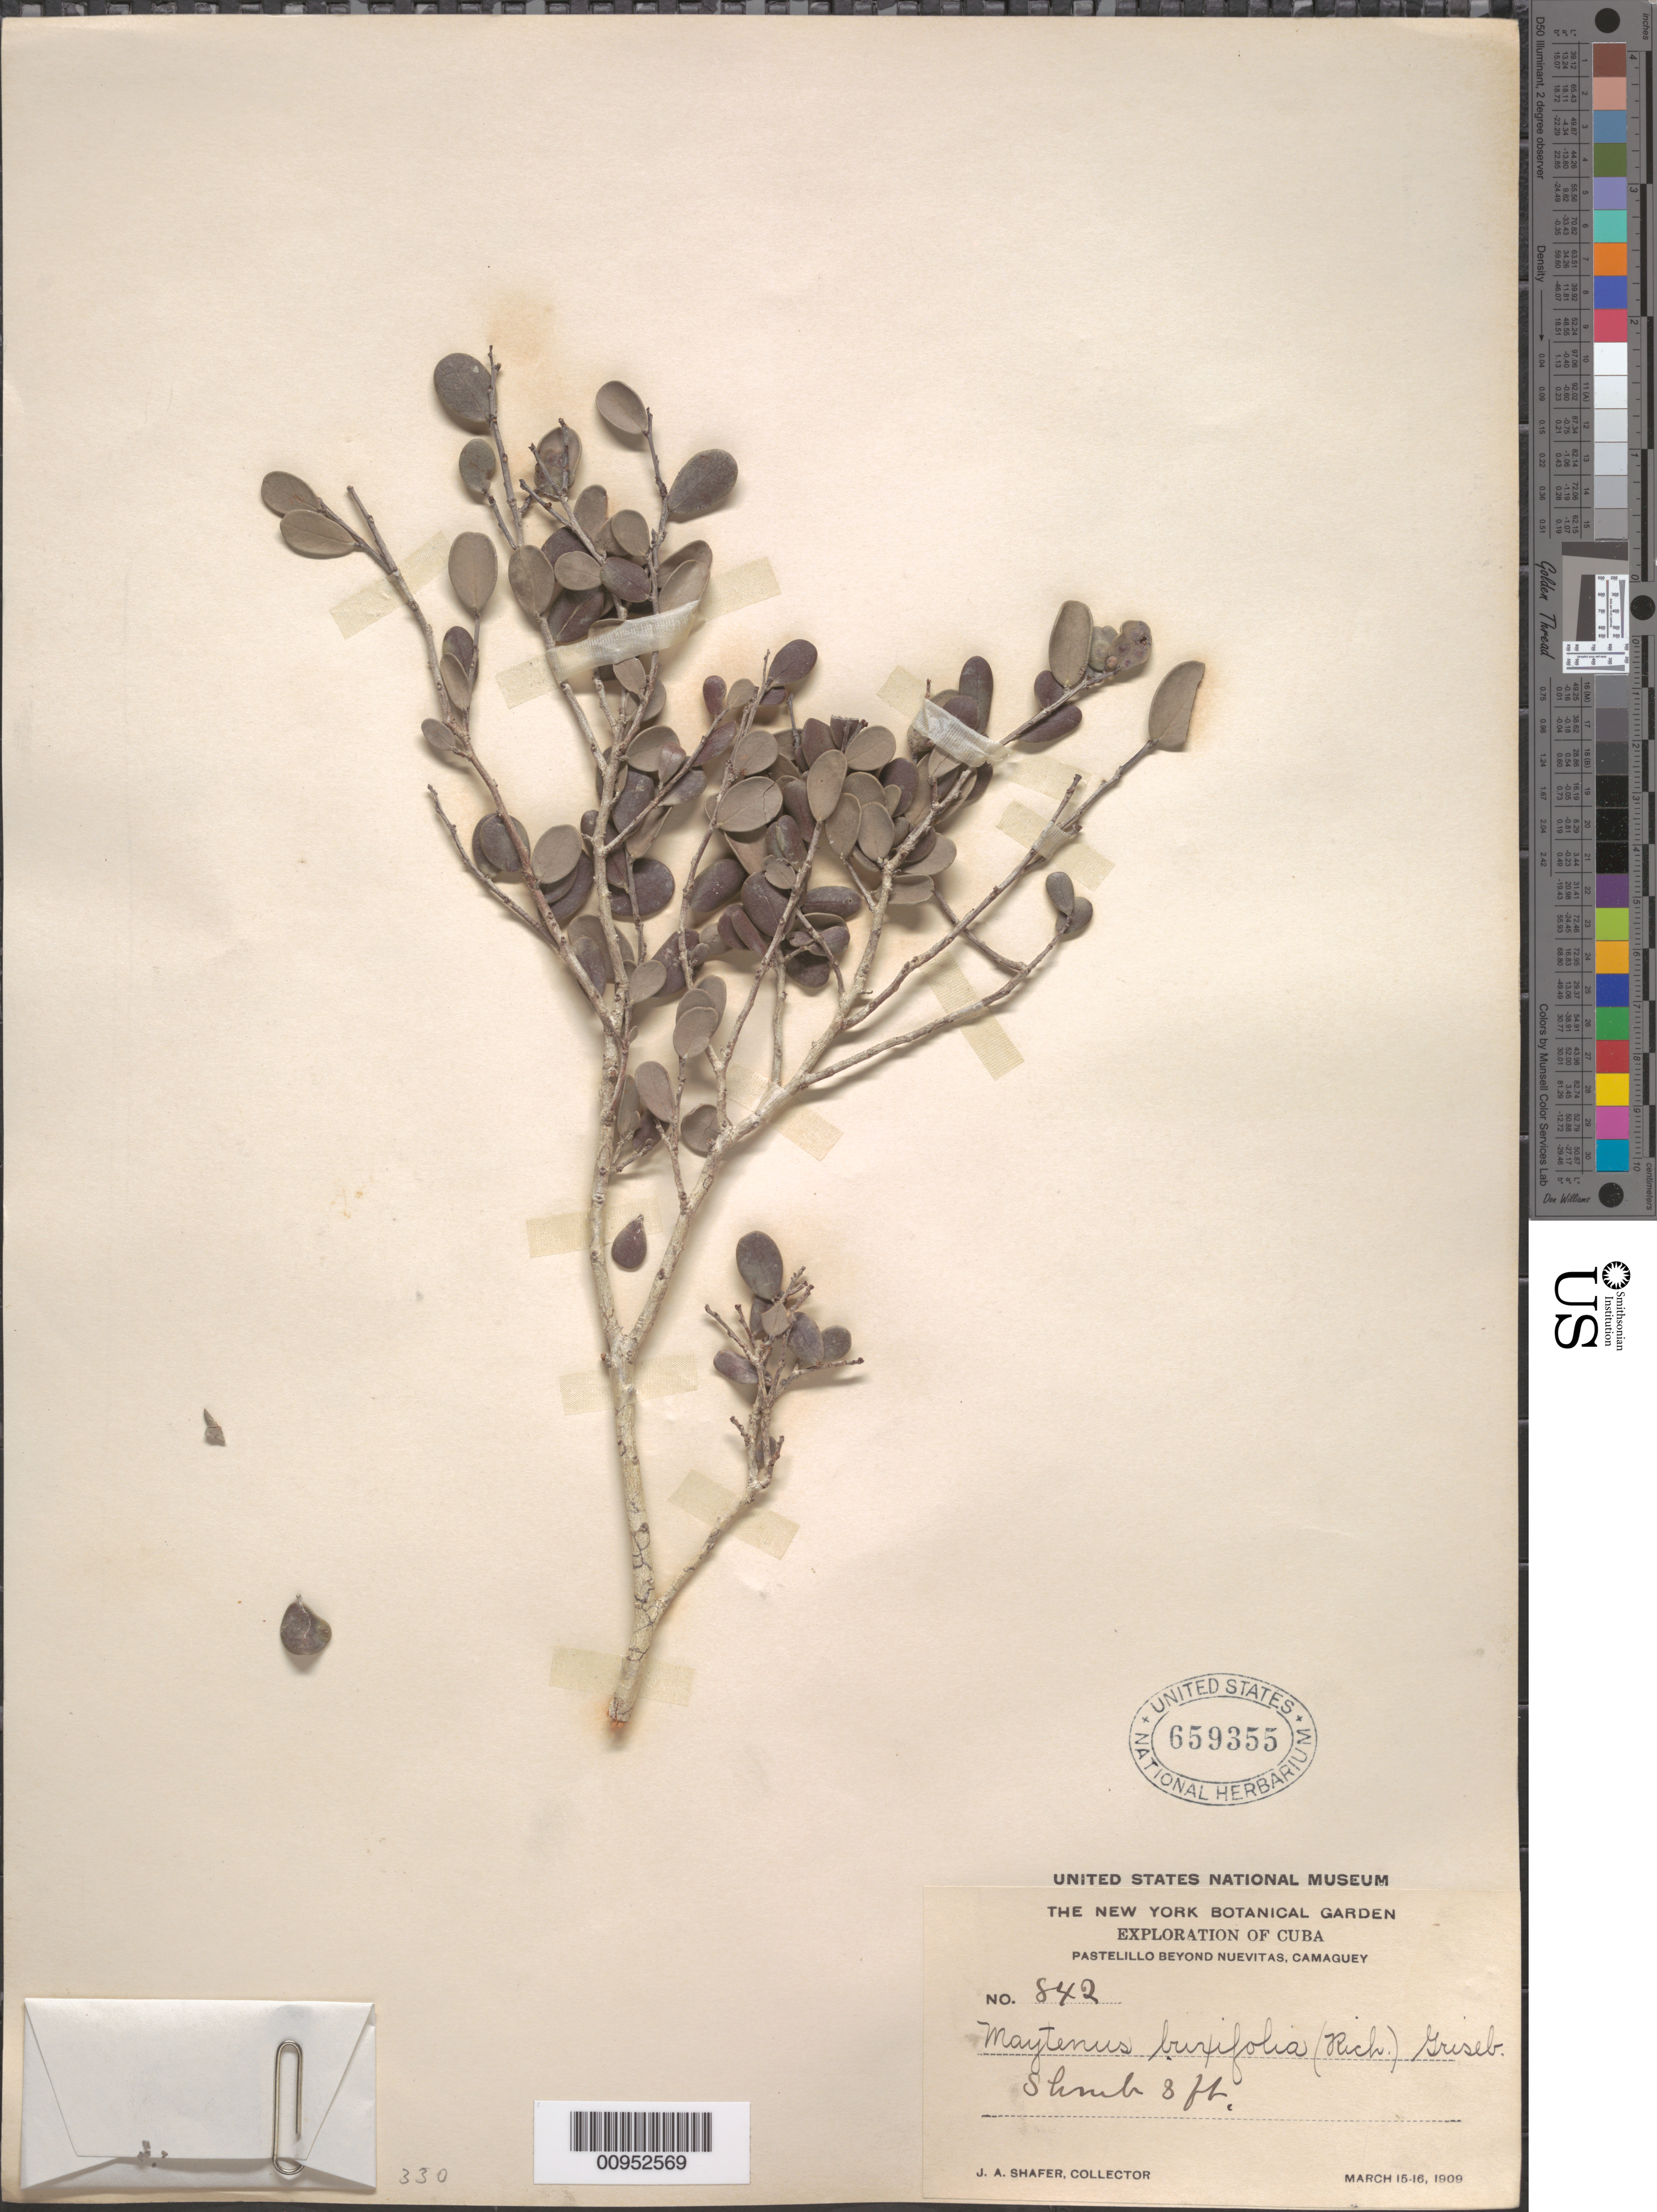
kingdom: Plantae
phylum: Tracheophyta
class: Magnoliopsida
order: Celastrales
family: Celastraceae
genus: Maytenus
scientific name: Maytenus buxifolia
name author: (A. Rich.) Griseb.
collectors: J. A. Shafer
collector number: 842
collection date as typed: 15 Mar 1909 to 16 Mar 1909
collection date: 1909-03-15/1909-03-16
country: Cuba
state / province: Camagüey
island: Cuba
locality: Pastelillo beyong Nuevitas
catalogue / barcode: US 659355